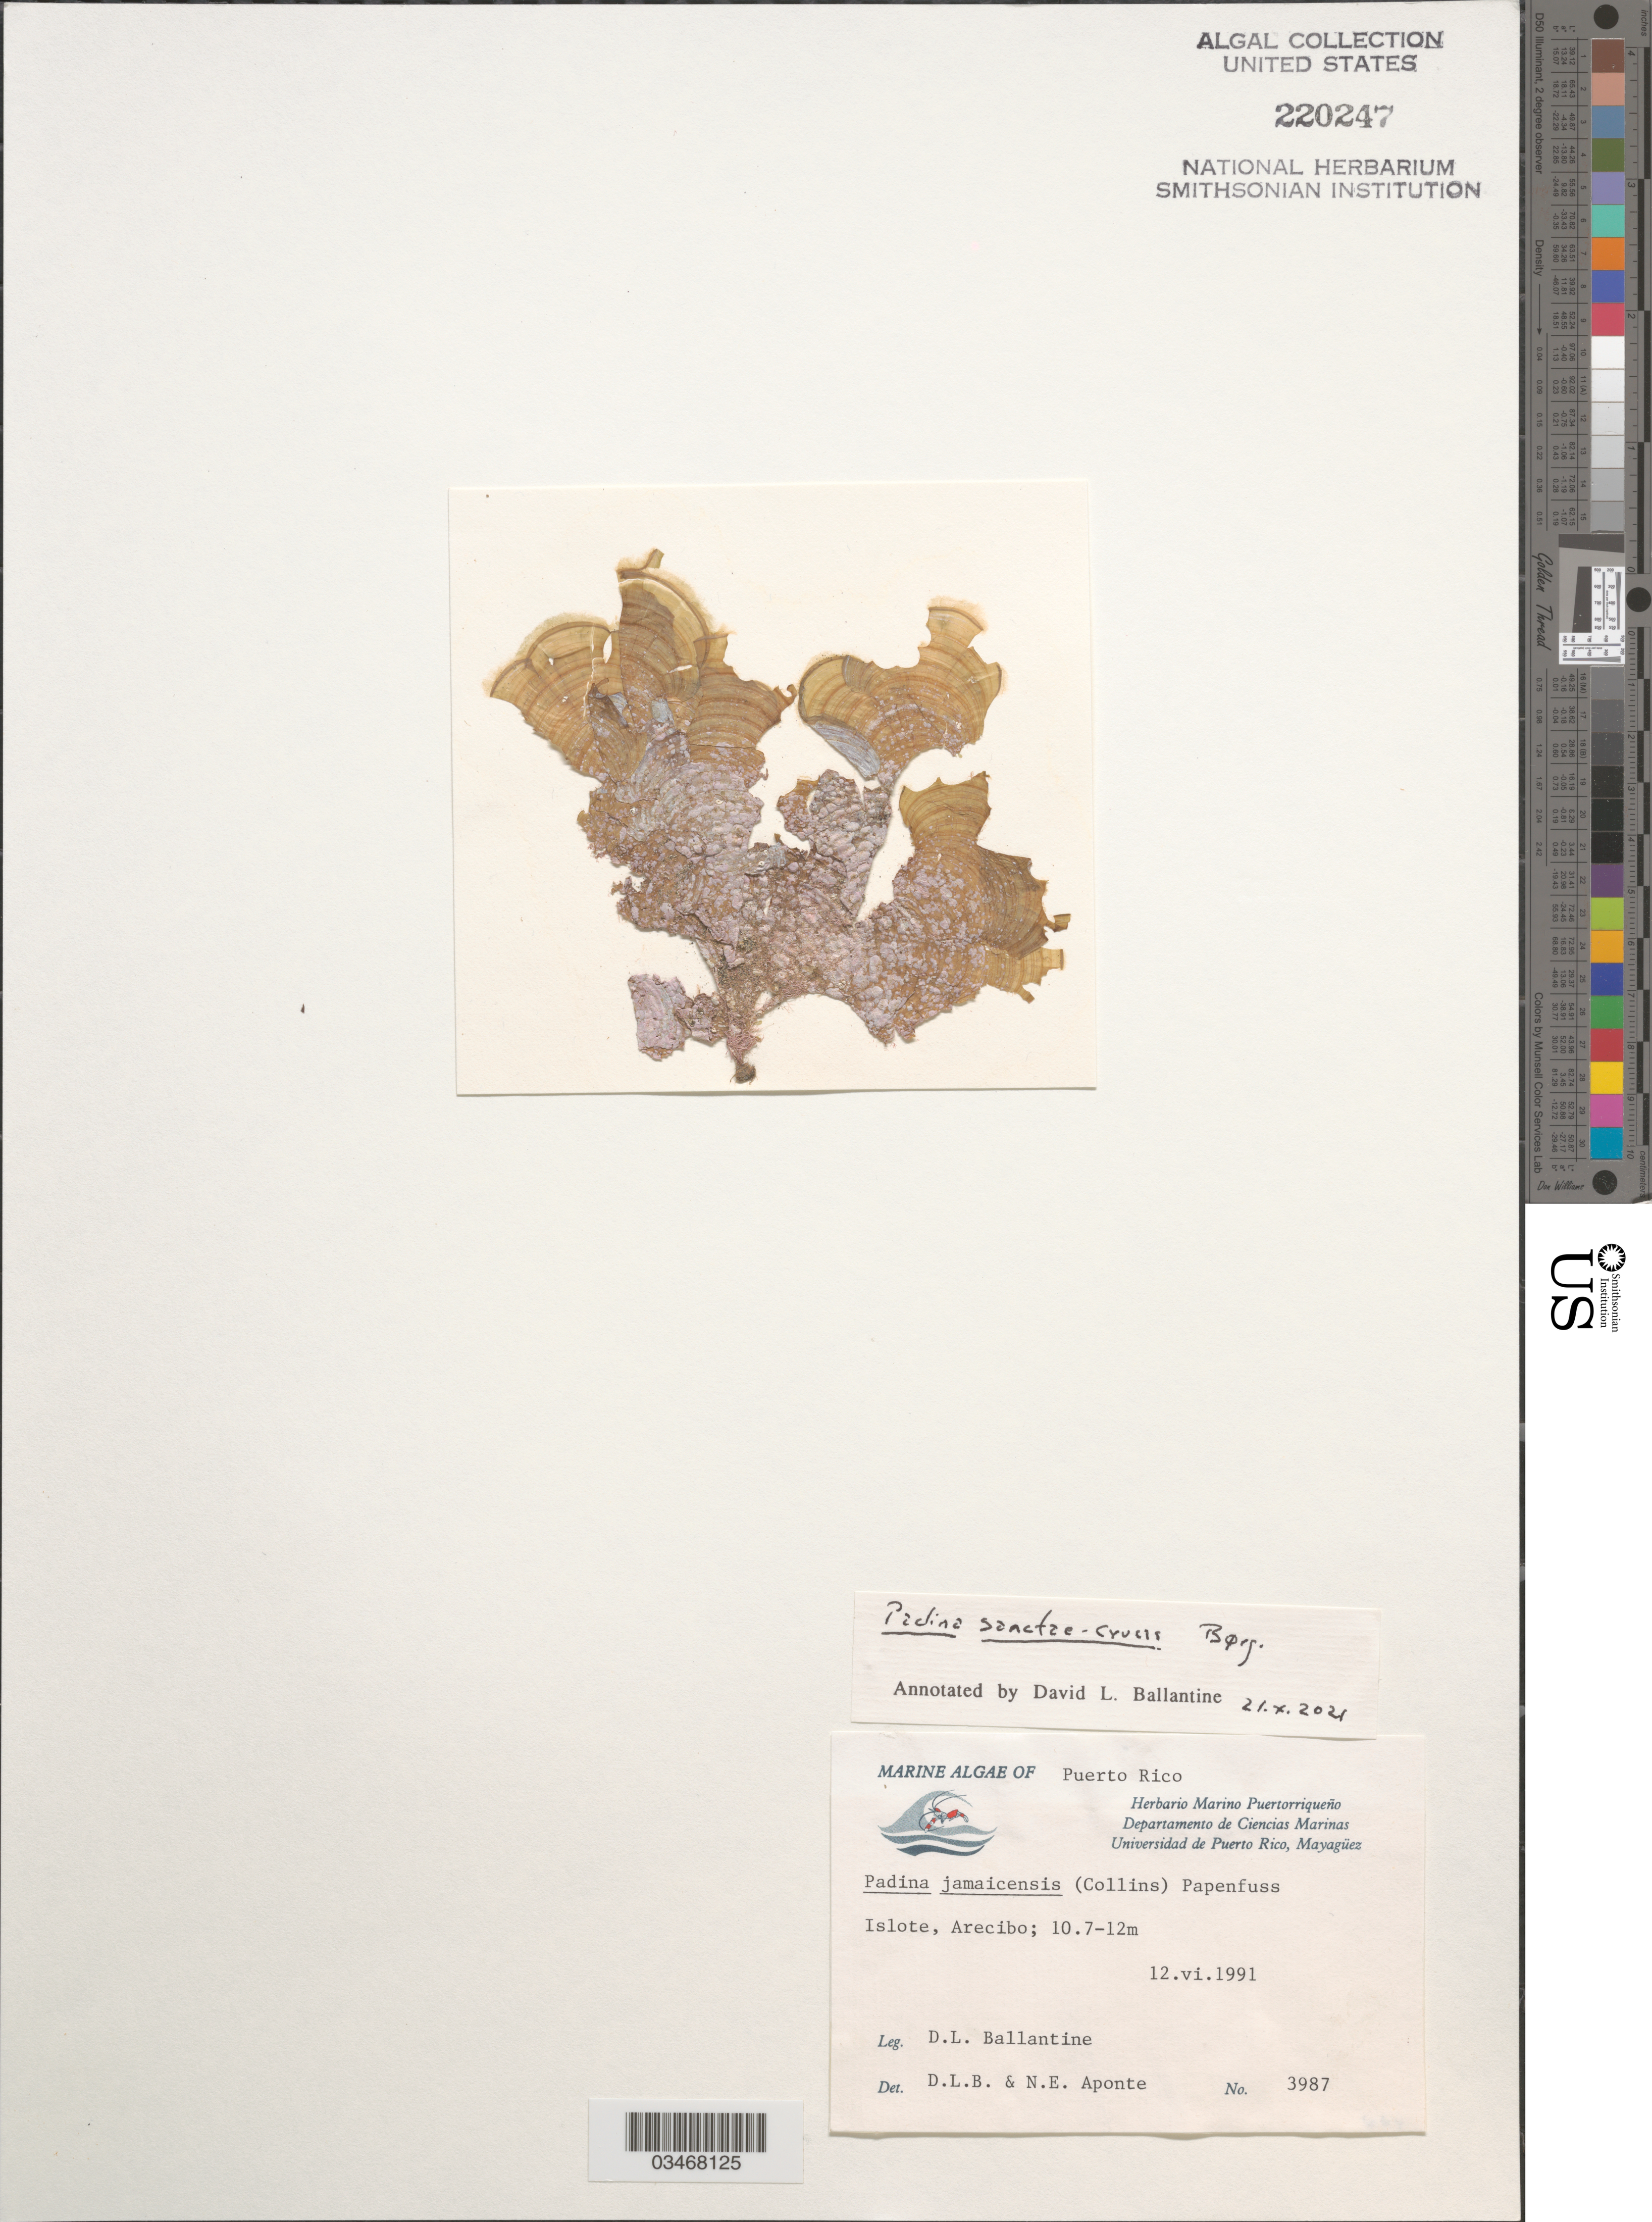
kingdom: Chromista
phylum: Ochrophyta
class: Phaeophyceae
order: Dictyotales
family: Dictyotaceae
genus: Padina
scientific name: Padina sanctae-crucis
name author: Børgesen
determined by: Ballantine, D. L.; Aponte, N. E.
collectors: D.L. Ballantine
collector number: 3987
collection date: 1991-06-12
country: Puerto Rico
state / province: Arecibo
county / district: Islote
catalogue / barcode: US 220247